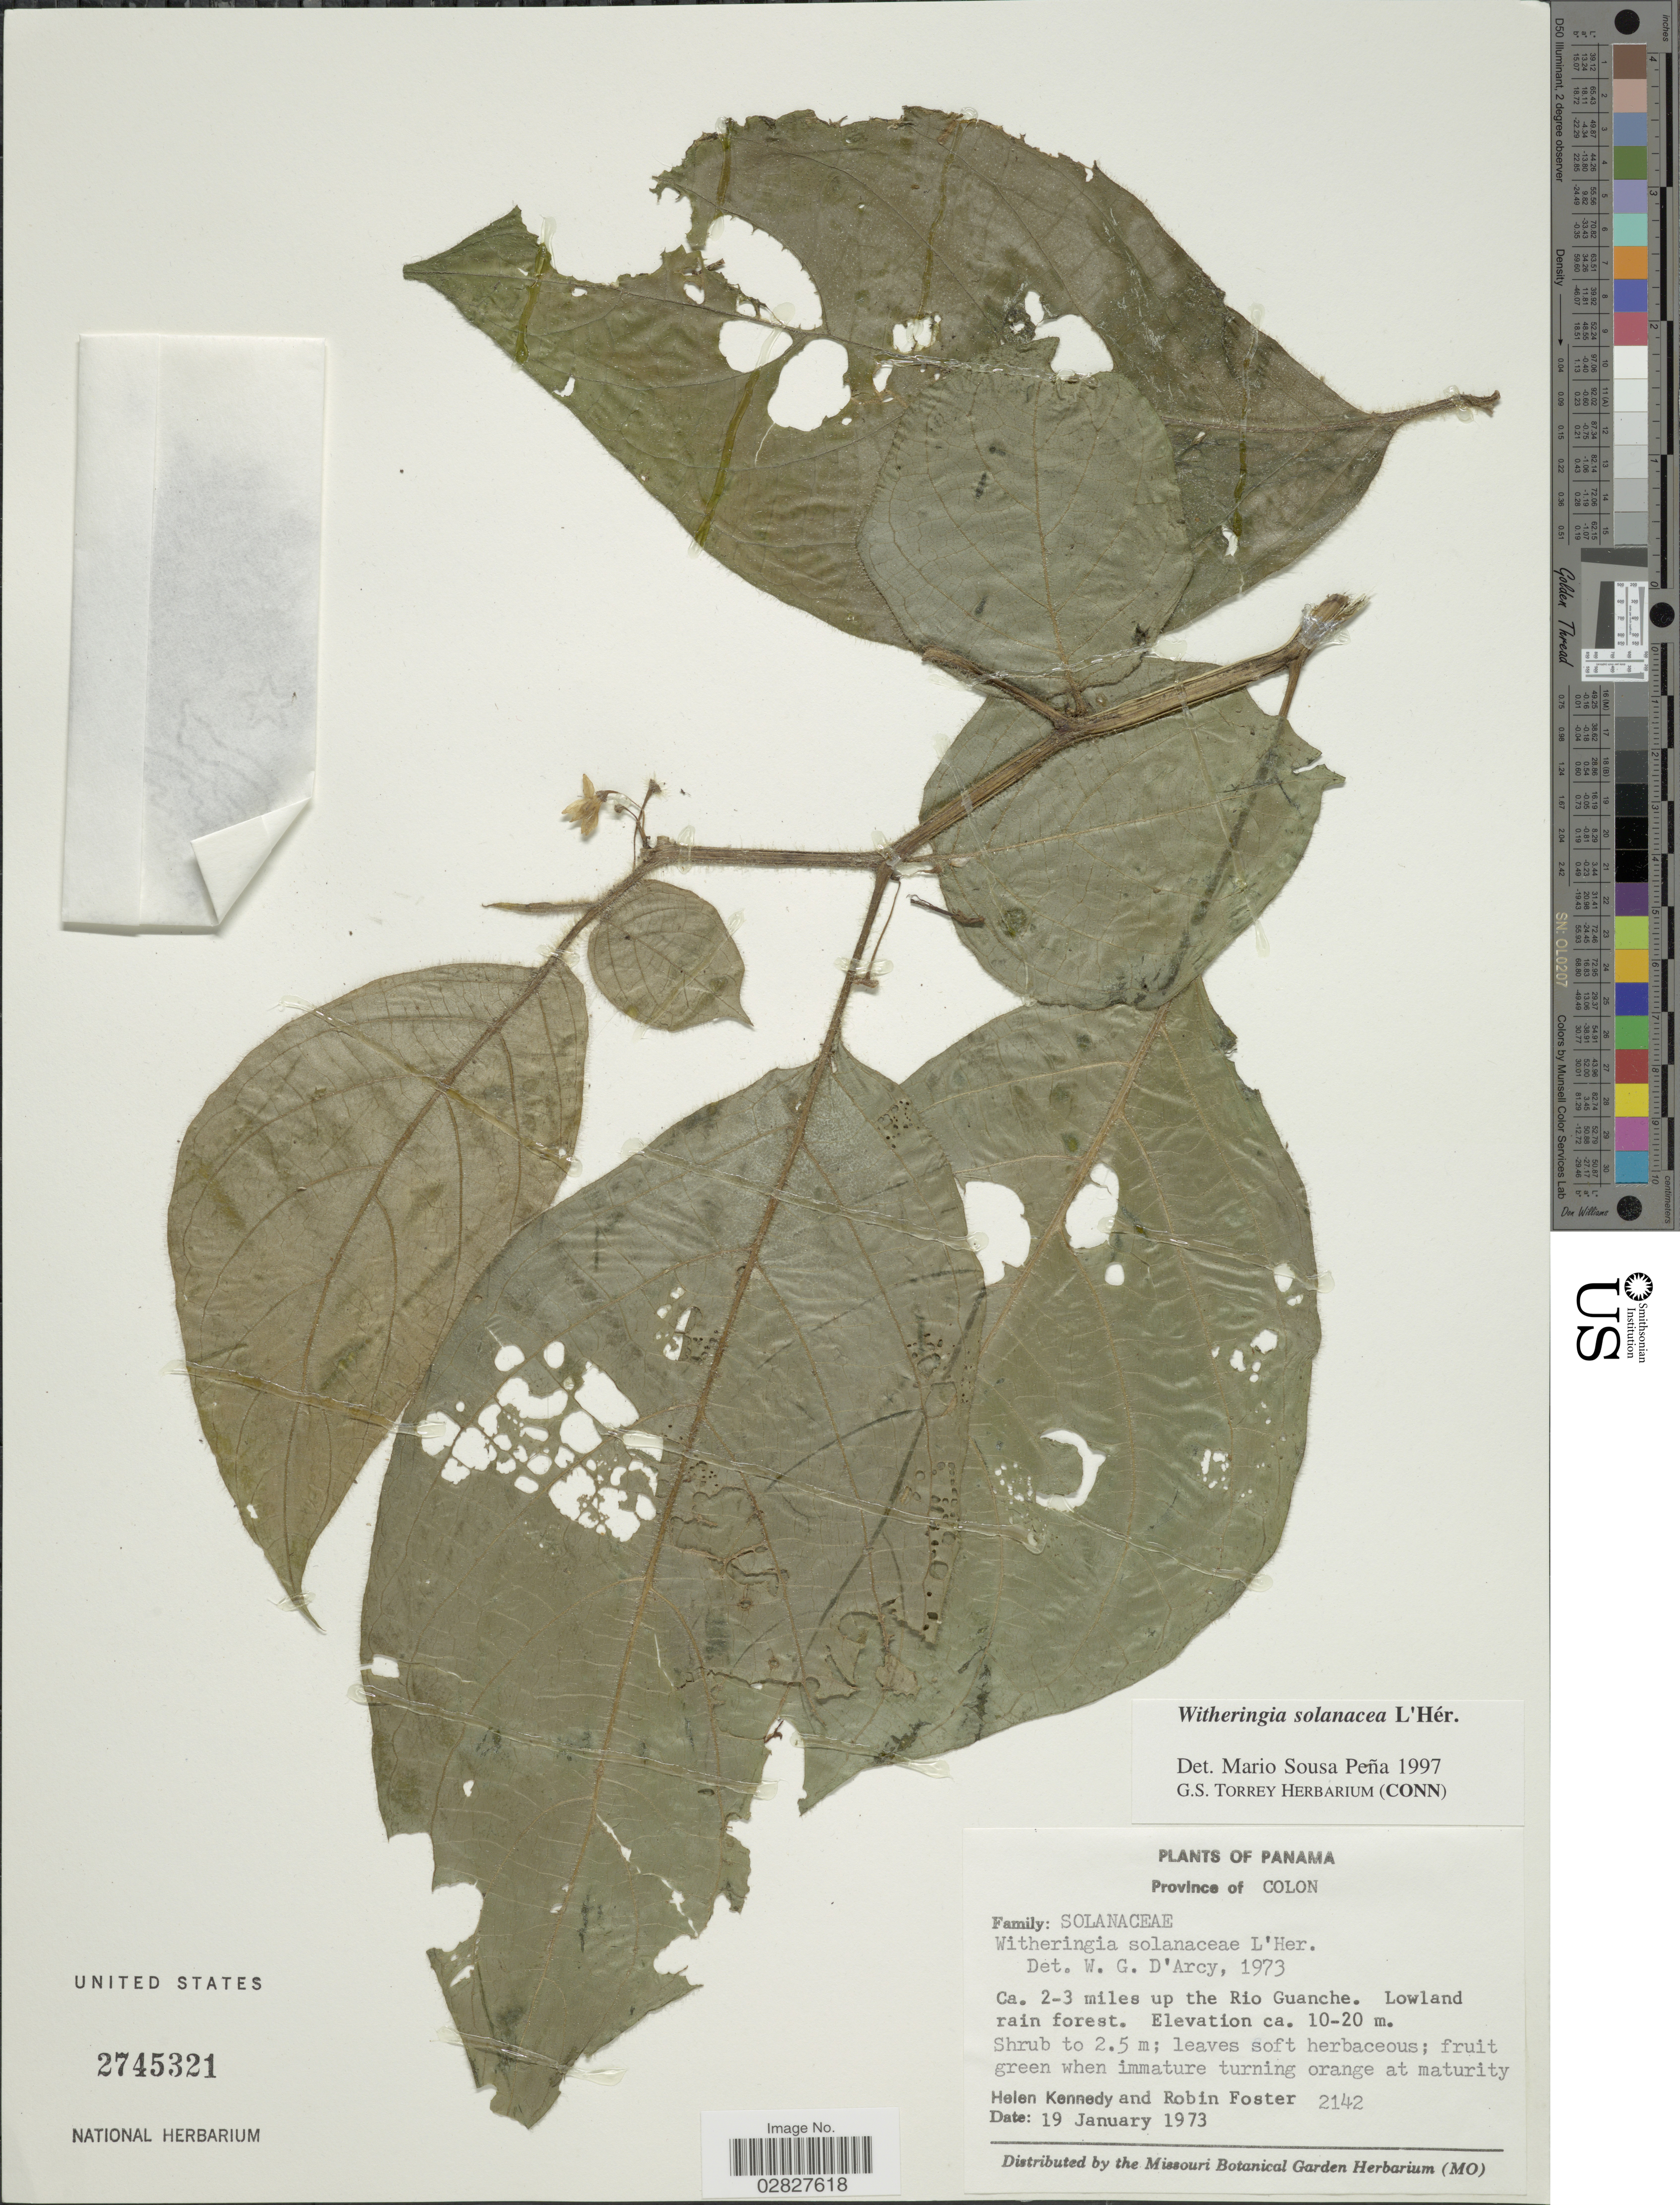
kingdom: Plantae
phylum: Tracheophyta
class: Magnoliopsida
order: Solanales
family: Solanaceae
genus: Witheringia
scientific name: Witheringia solanacea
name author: L'Hér.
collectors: H. Kennedy & R. B. Foster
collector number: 2142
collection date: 1973-01-19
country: Panama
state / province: Colón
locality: Ca. 2-3 miles up the Rio Guanche. Lowland rain forest.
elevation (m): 10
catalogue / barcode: US 2745321